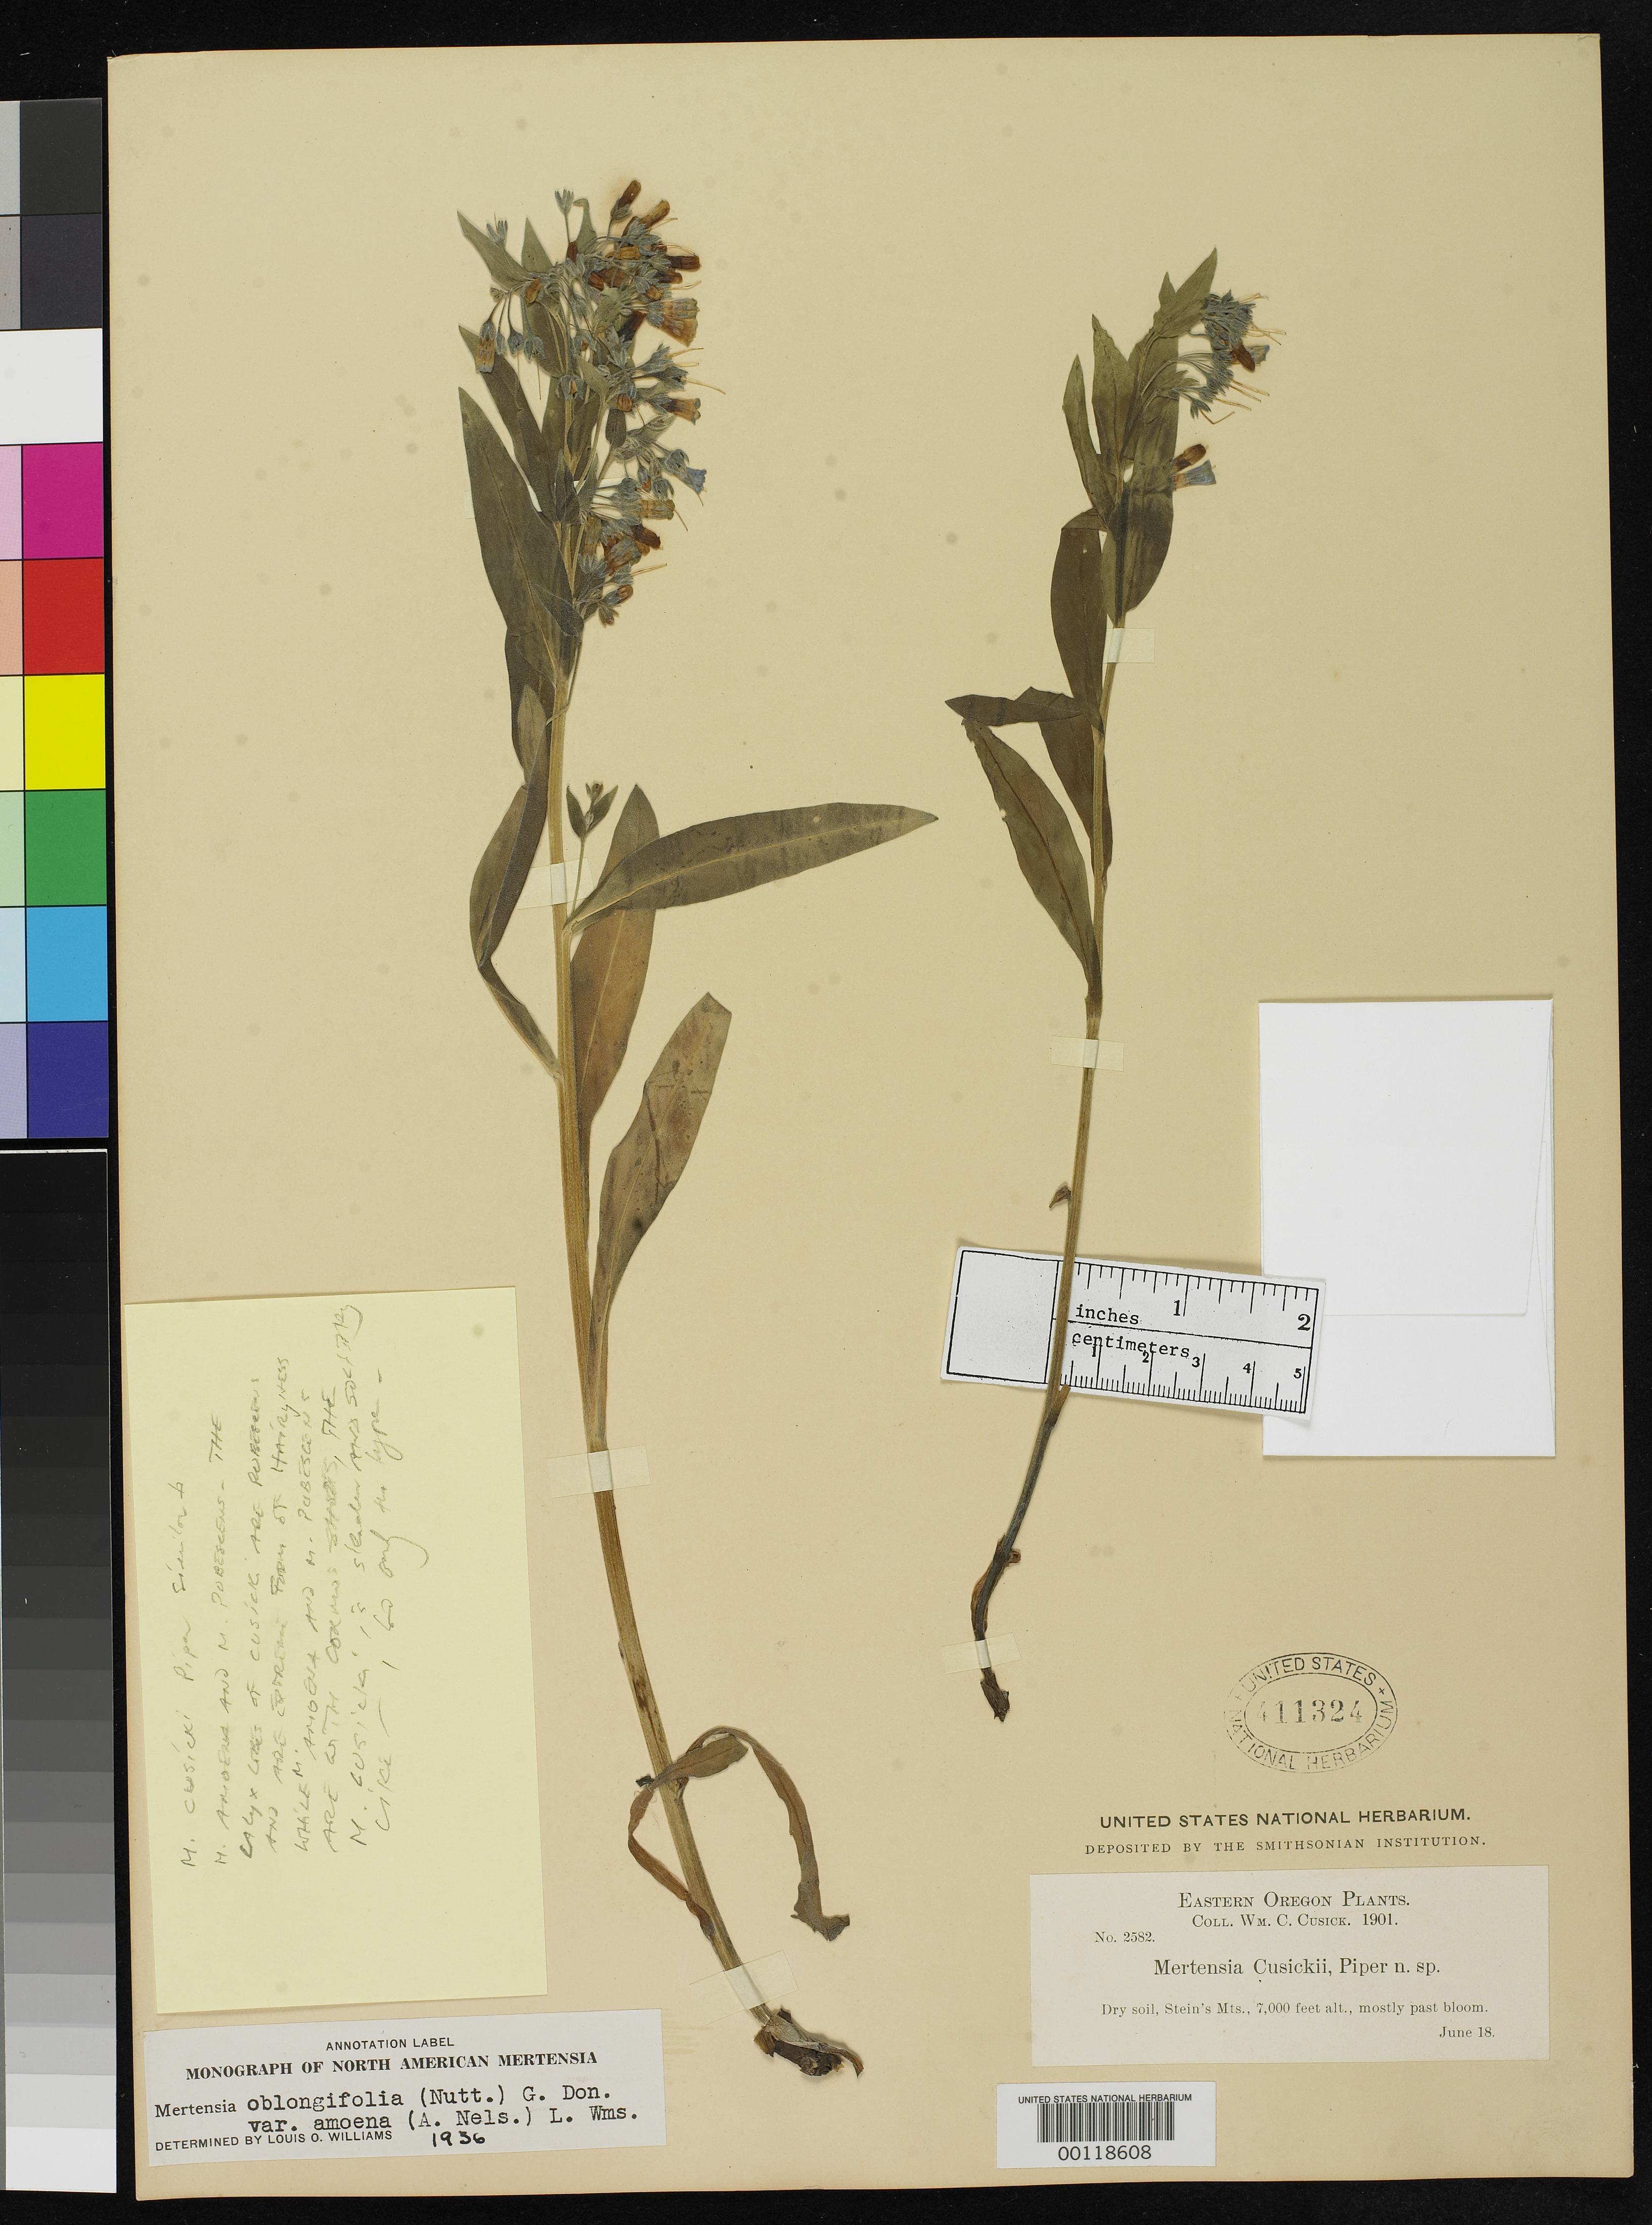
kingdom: Plantae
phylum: Tracheophyta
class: Magnoliopsida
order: Boraginales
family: Boraginaceae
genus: Mertensia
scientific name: Mertensia cusickii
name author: Piper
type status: Isotype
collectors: W. C. Cusick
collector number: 2582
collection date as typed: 18 Jun 1901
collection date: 1901-06-18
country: United States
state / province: Oregon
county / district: Harney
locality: Steen's Mt.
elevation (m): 2134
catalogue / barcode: US 411324